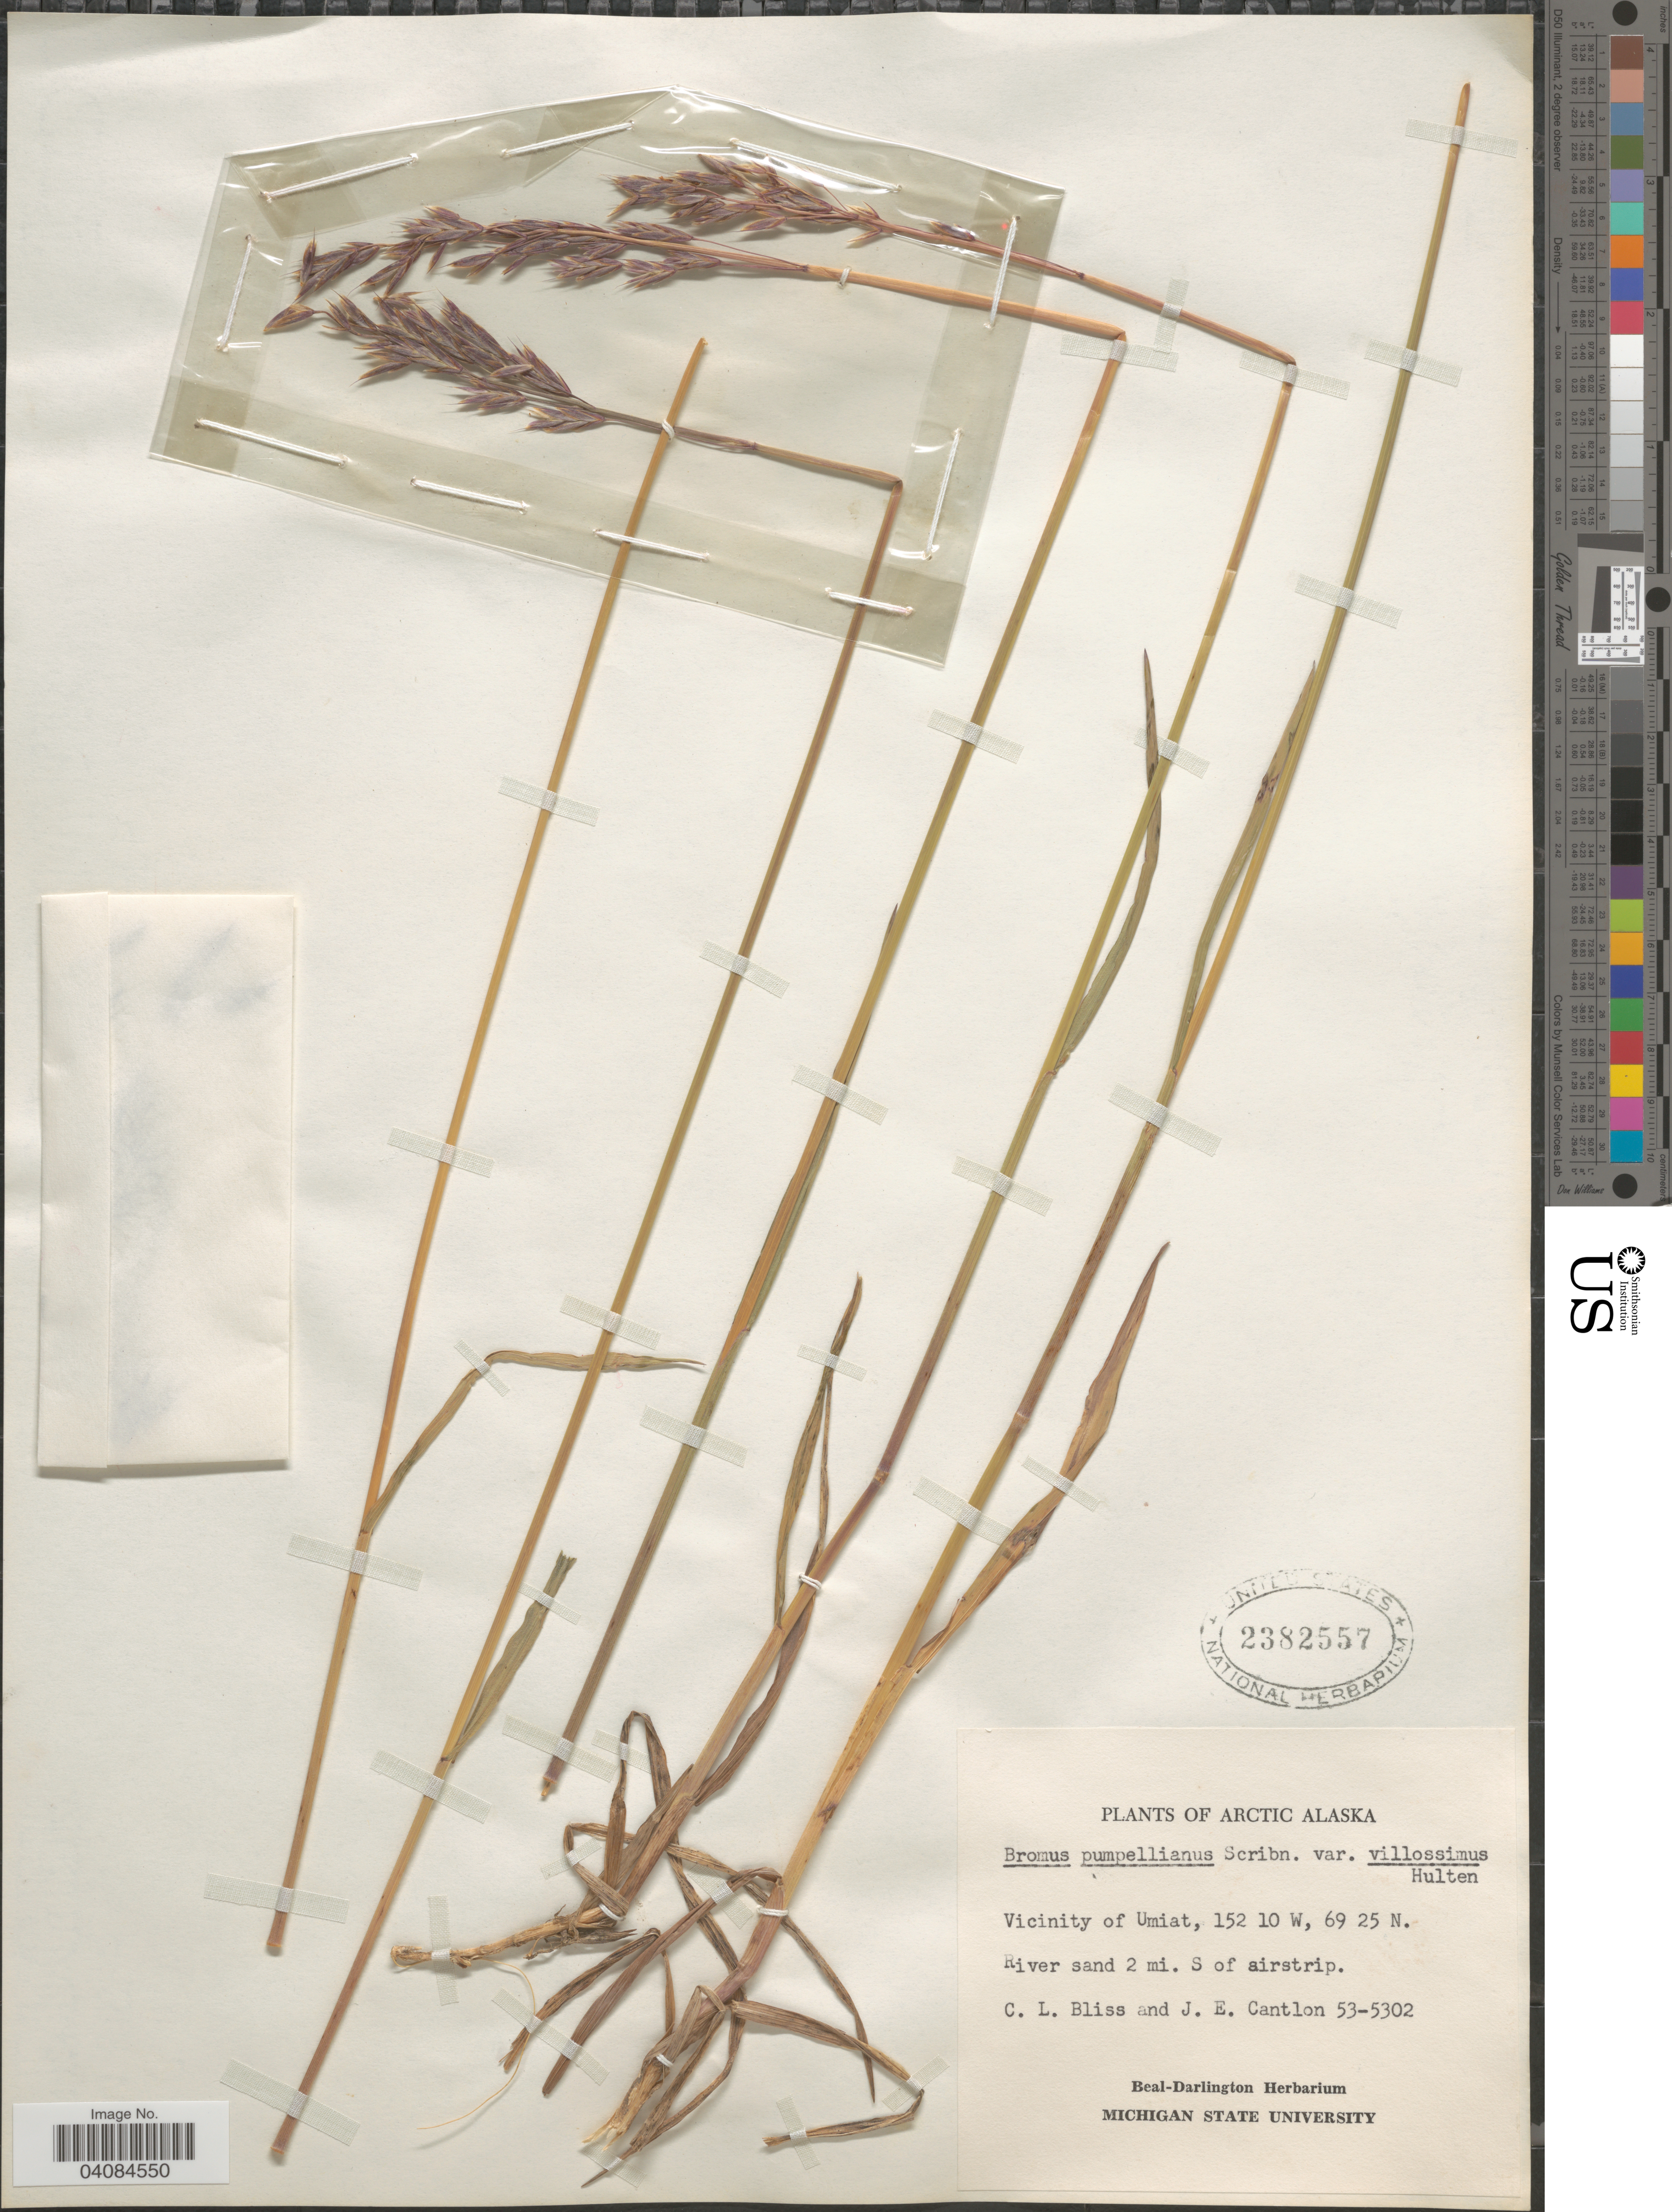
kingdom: Plantae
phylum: Tracheophyta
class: Liliopsida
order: Poales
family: Poaceae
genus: Bromus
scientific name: Bromus pumpellianus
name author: Scribn.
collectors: C. Bliss & J. Cantlon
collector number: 53-5302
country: United States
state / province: Alaska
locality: Arctic Alaska. Vicinity of Umiat. River sand 2 mi. S of airstrip.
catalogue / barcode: US 2382557